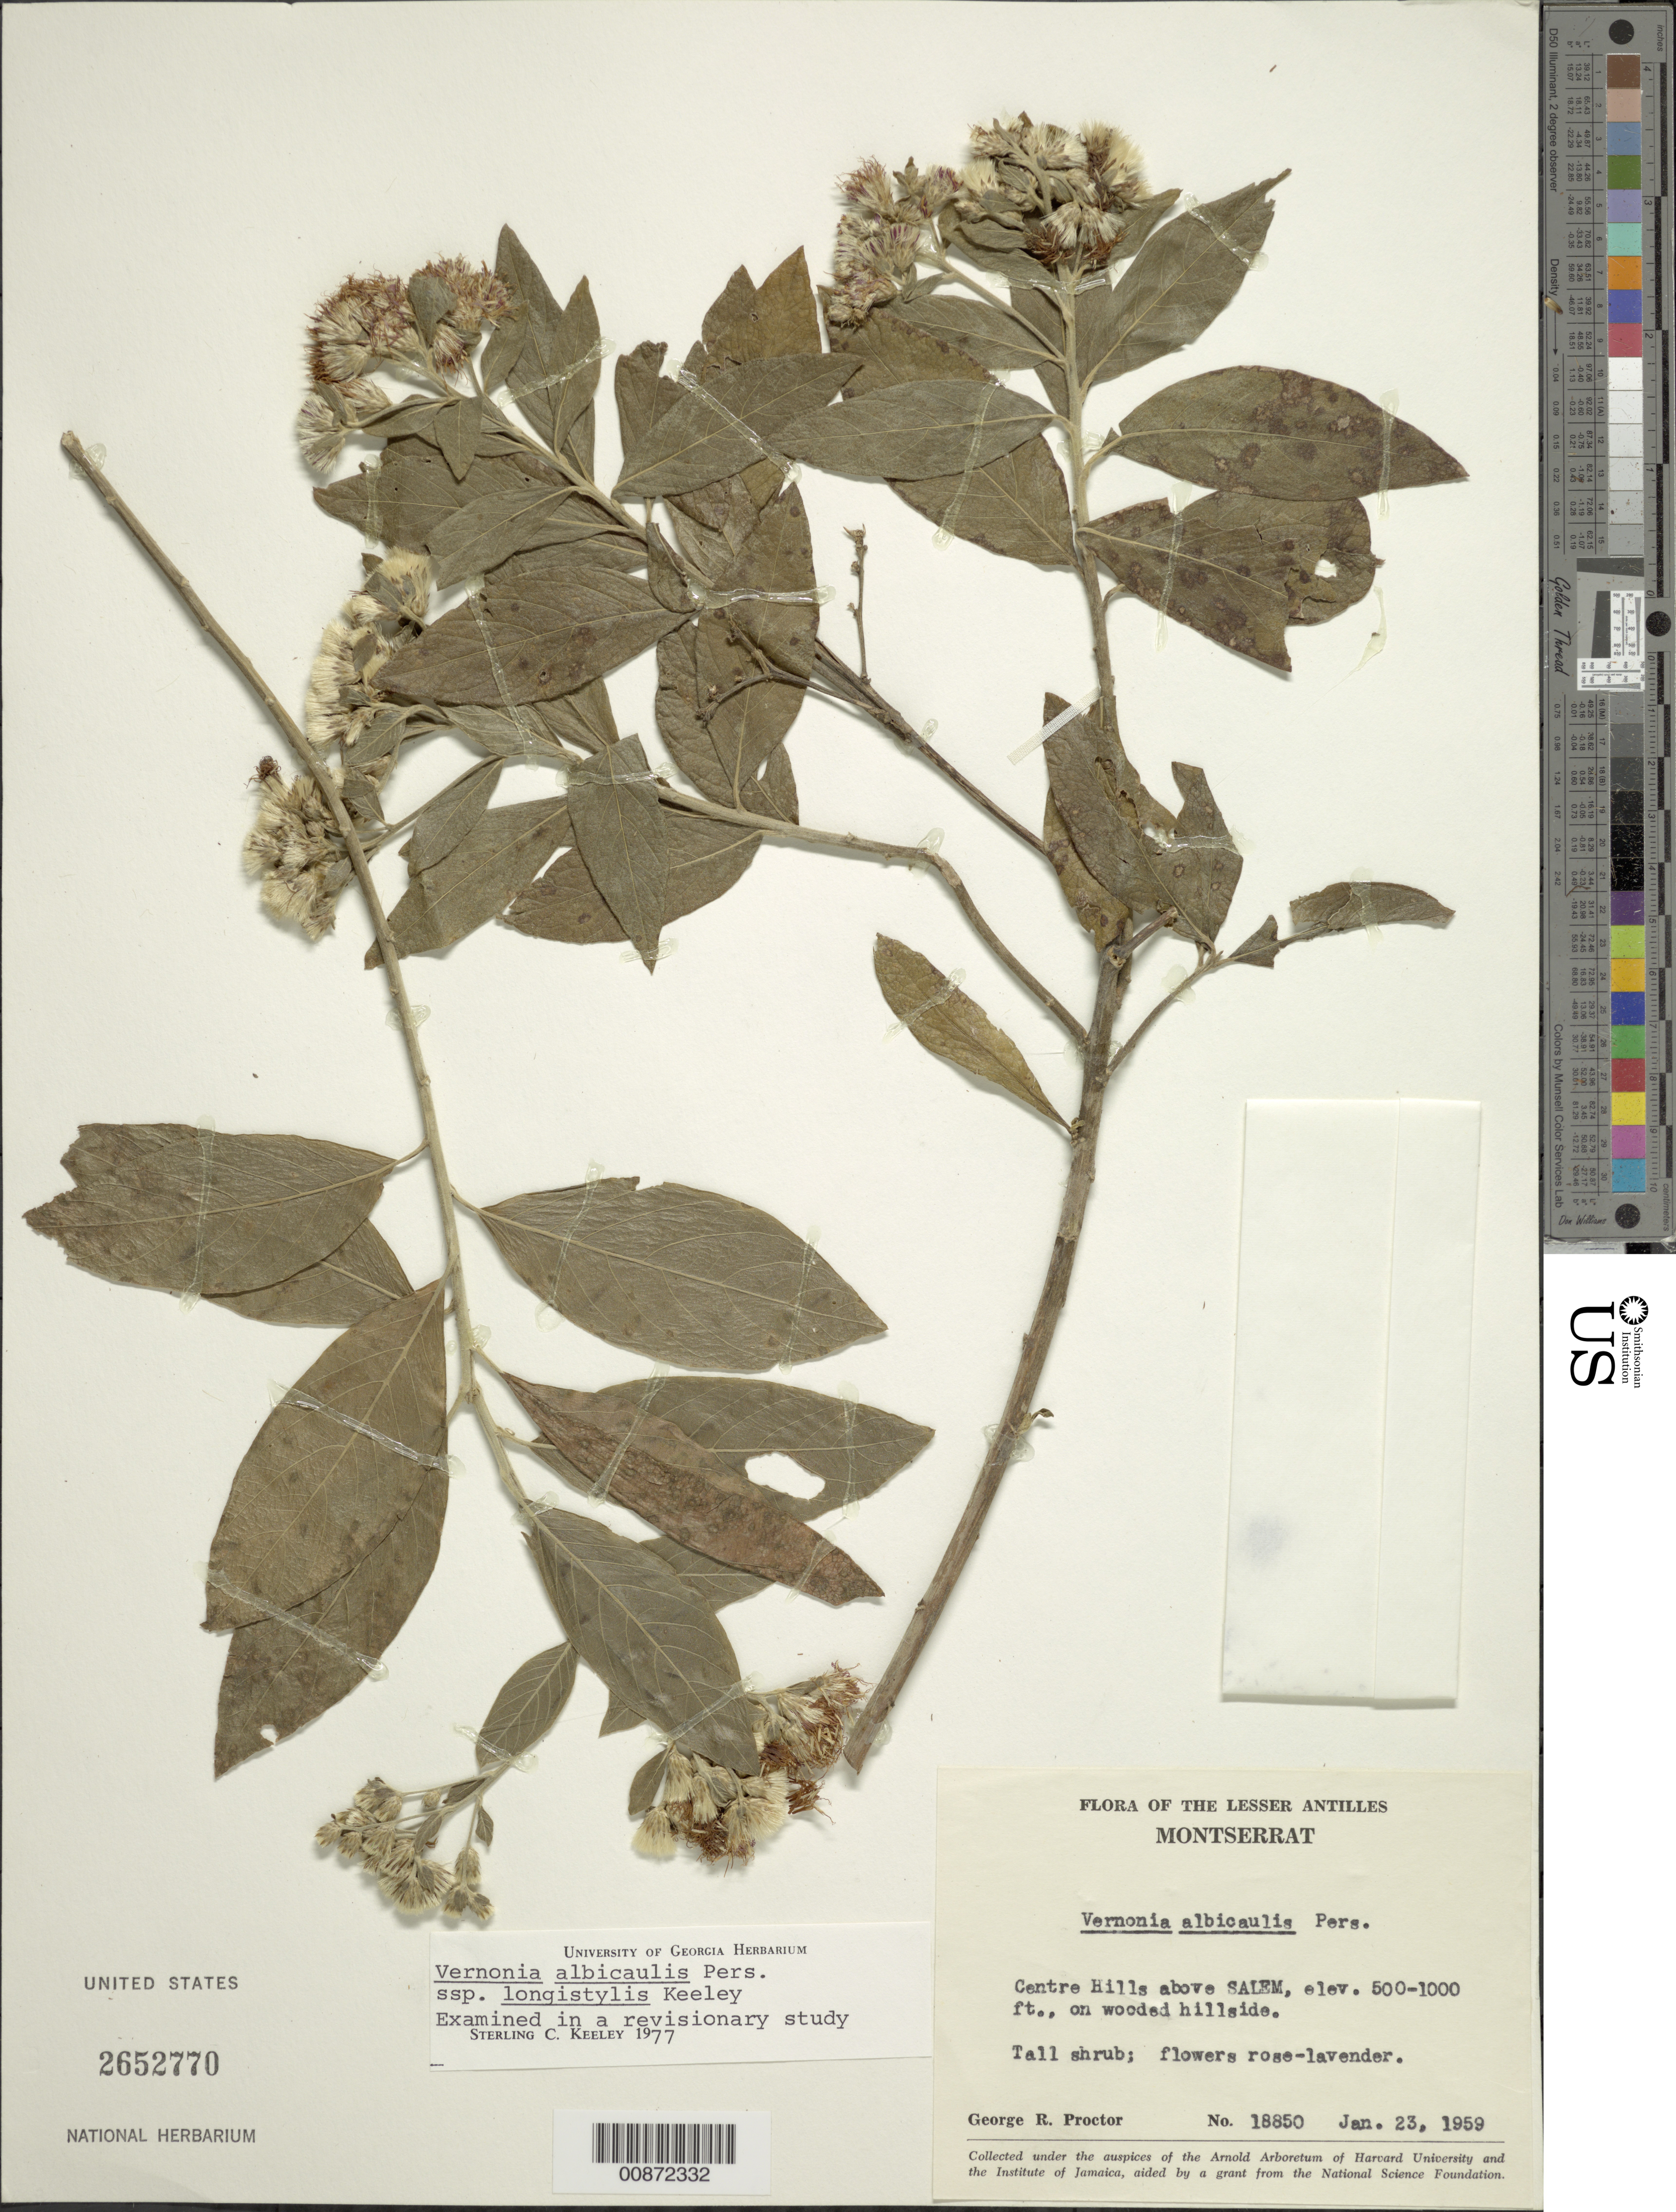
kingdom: Plantae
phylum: Tracheophyta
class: Magnoliopsida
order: Asterales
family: Asteraceae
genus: Lepidaploa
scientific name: Lepidaploa glabra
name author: (Willd.) H. Rob.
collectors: G. R. Proctor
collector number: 18850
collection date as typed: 23 Jan 1959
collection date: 1959-01-23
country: Montserrat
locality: Centre Hills above Salem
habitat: On wooded hillside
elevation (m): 152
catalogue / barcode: US 2652770